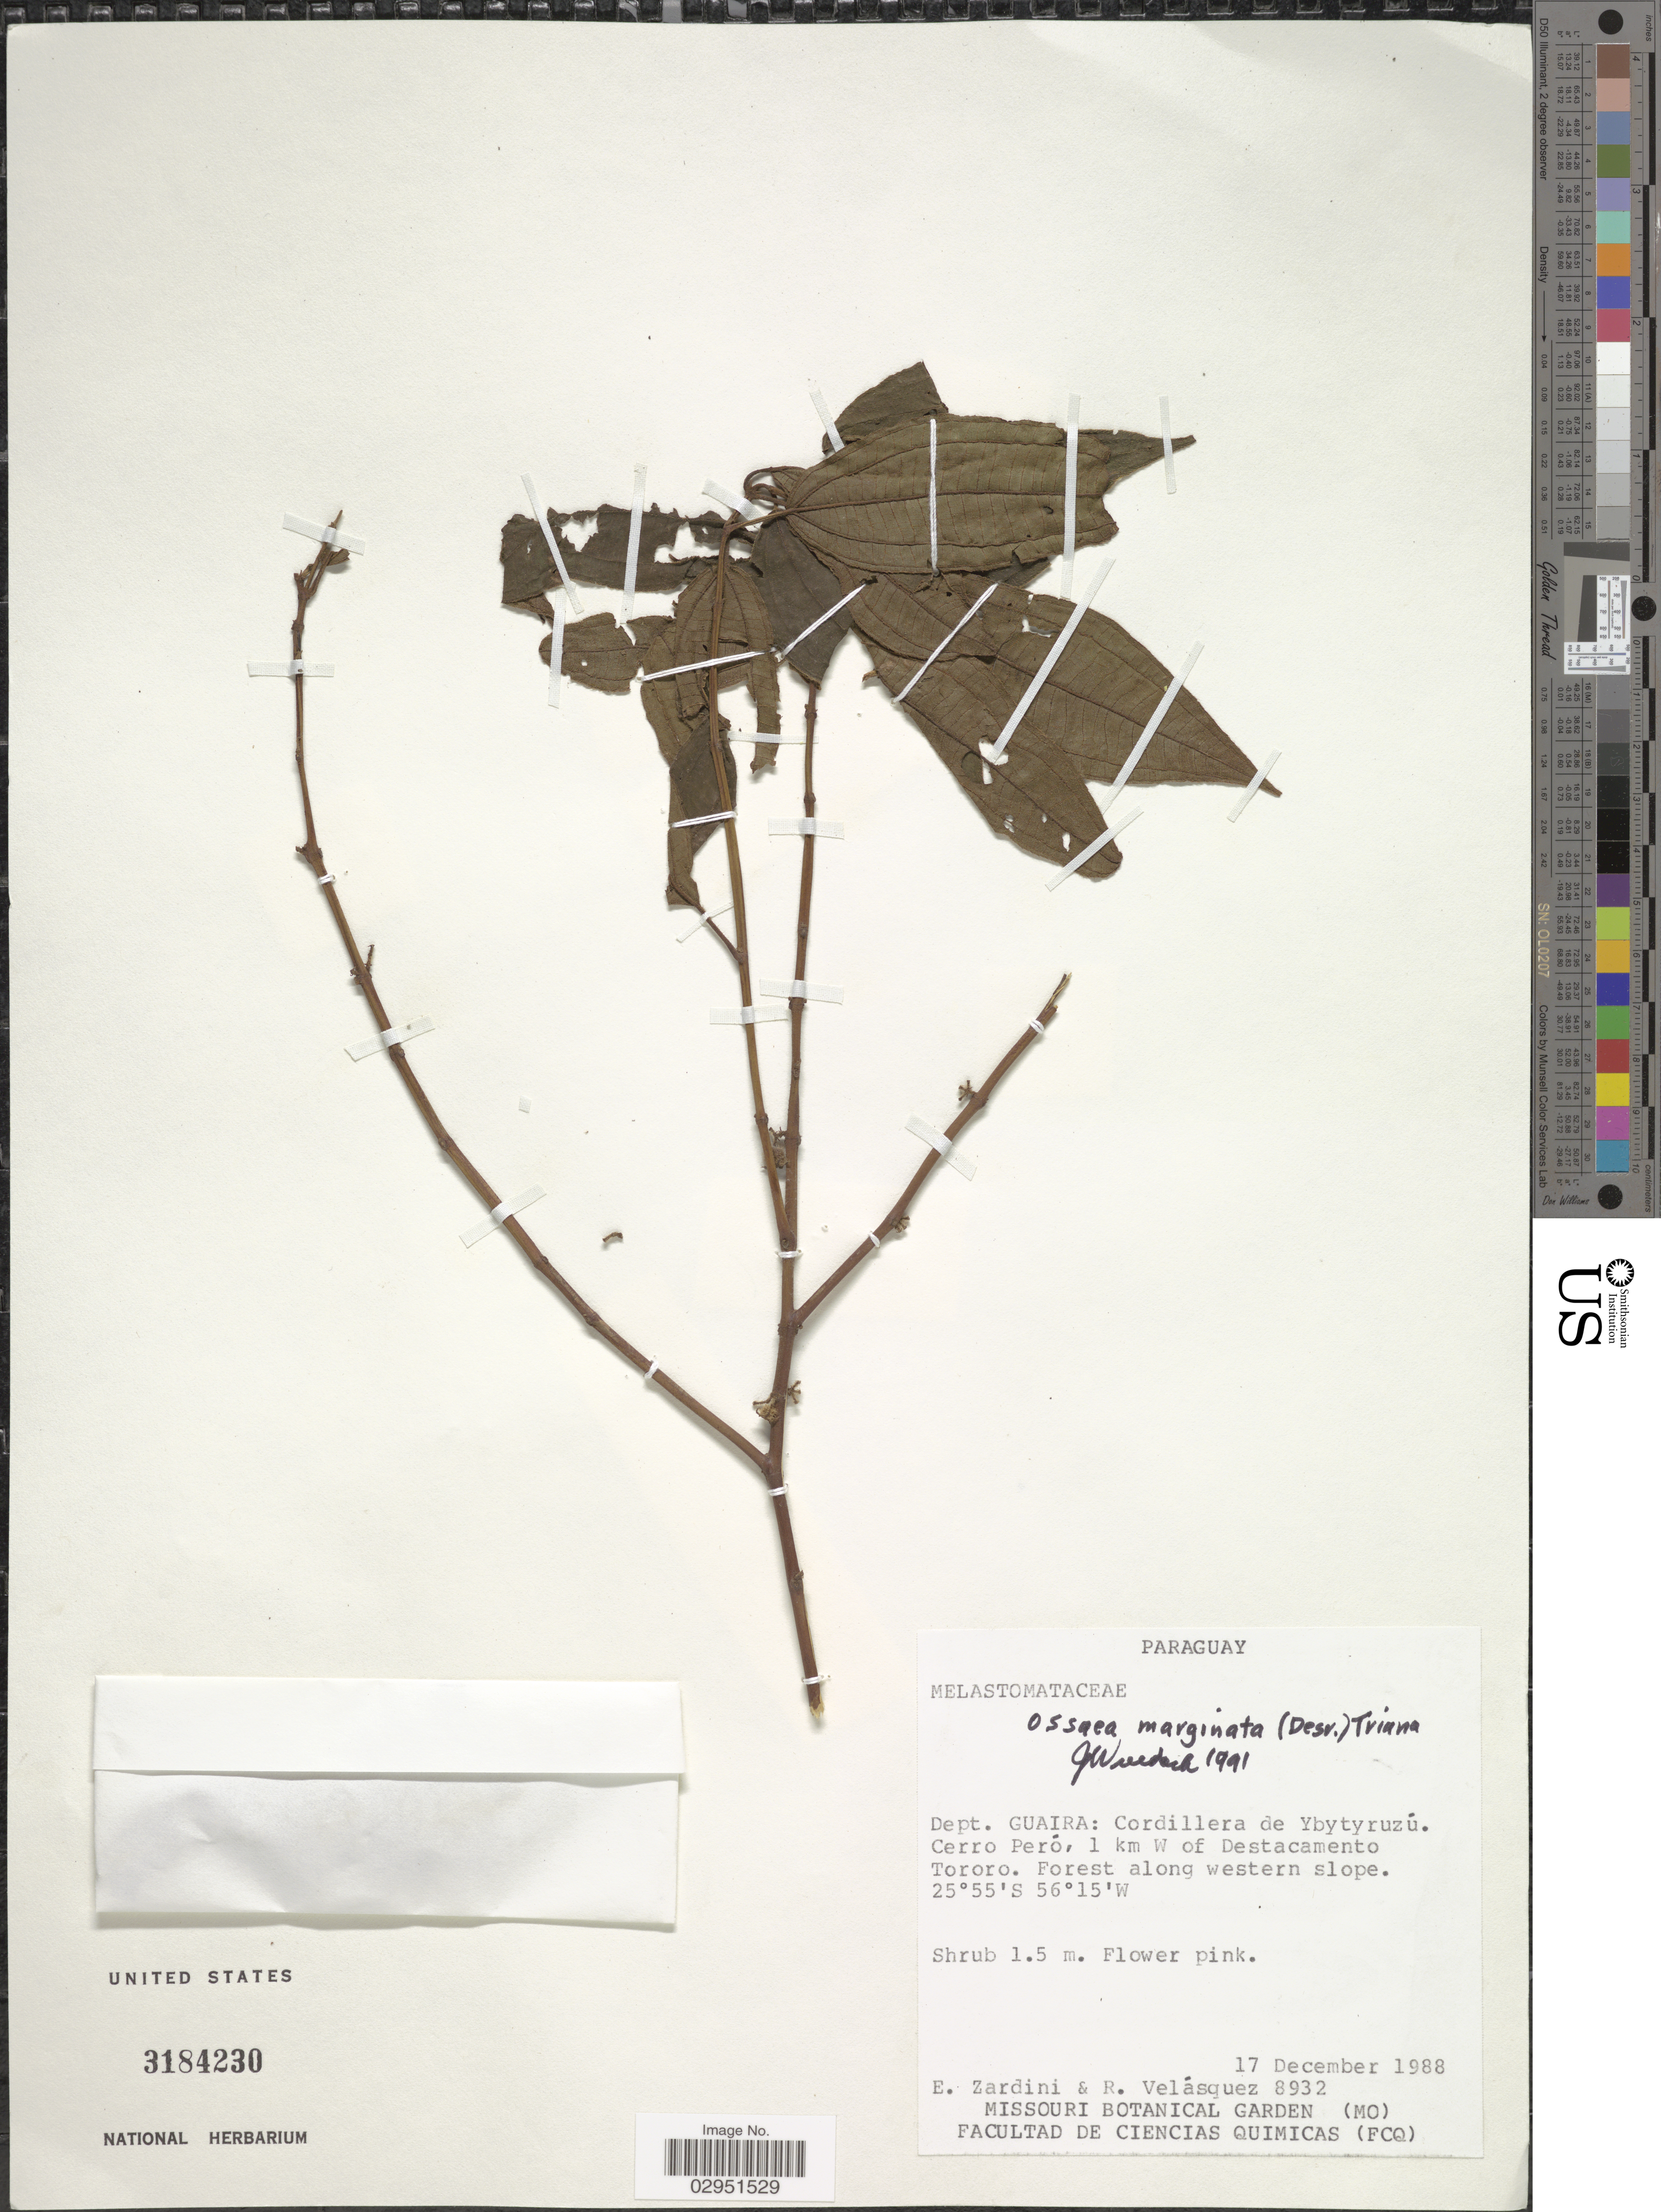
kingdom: Plantae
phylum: Tracheophyta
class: Magnoliopsida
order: Myrtales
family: Melastomataceae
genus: Ossaea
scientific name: Ossaea marginata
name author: Triana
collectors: E. Zardini & R. Velásquez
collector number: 8932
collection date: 1988-12-17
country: Paraguay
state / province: Guaira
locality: Dept. Guaira: Cordillera de Ybytyruzú. Cerro Peró, 1 km W of Destacamento Tororo. Forest along western slope.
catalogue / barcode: US 3184230